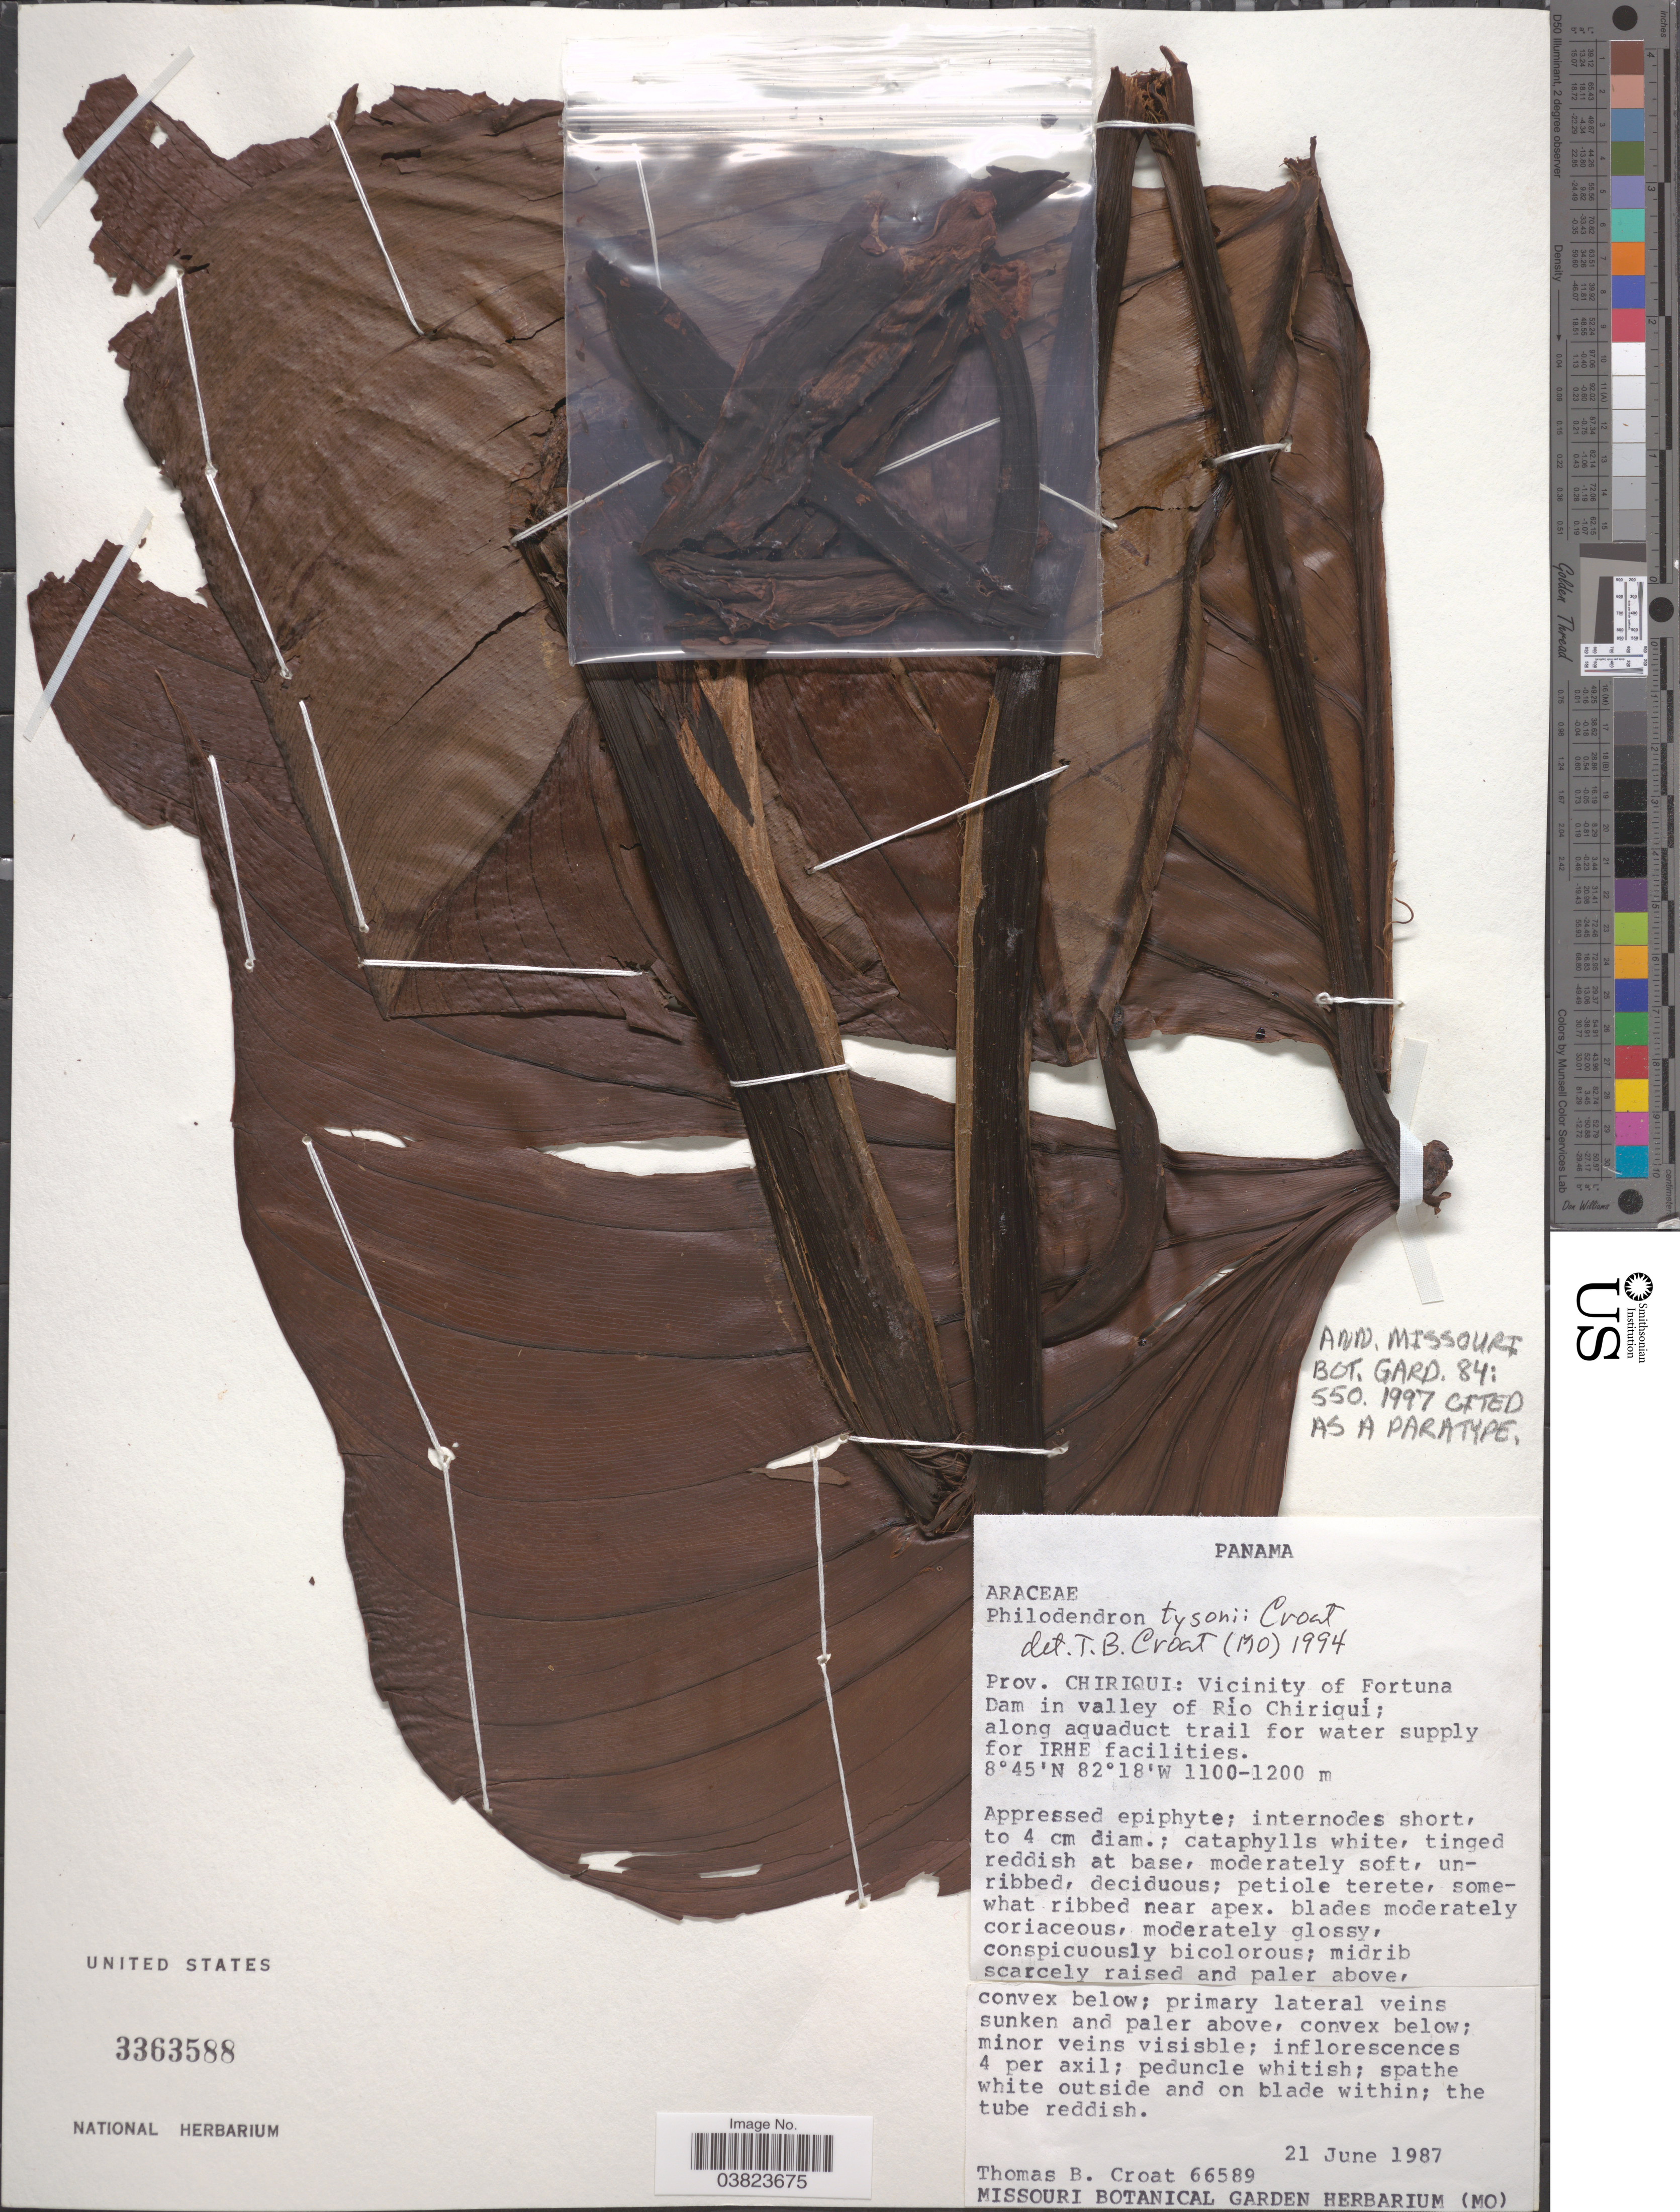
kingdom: Plantae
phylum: Tracheophyta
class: Liliopsida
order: Alismatales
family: Araceae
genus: Philodendron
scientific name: Philodendron tysonii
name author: Croat & Grayum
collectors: T. B. Croat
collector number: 66589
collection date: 1987-06-21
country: Panama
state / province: Chiriqui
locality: Vicinity of Fortuna Sam in valley of Rio Chiriqui; along aqueduct trail for water supply for IRHE facilities.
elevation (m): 1100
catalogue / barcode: US 3363588